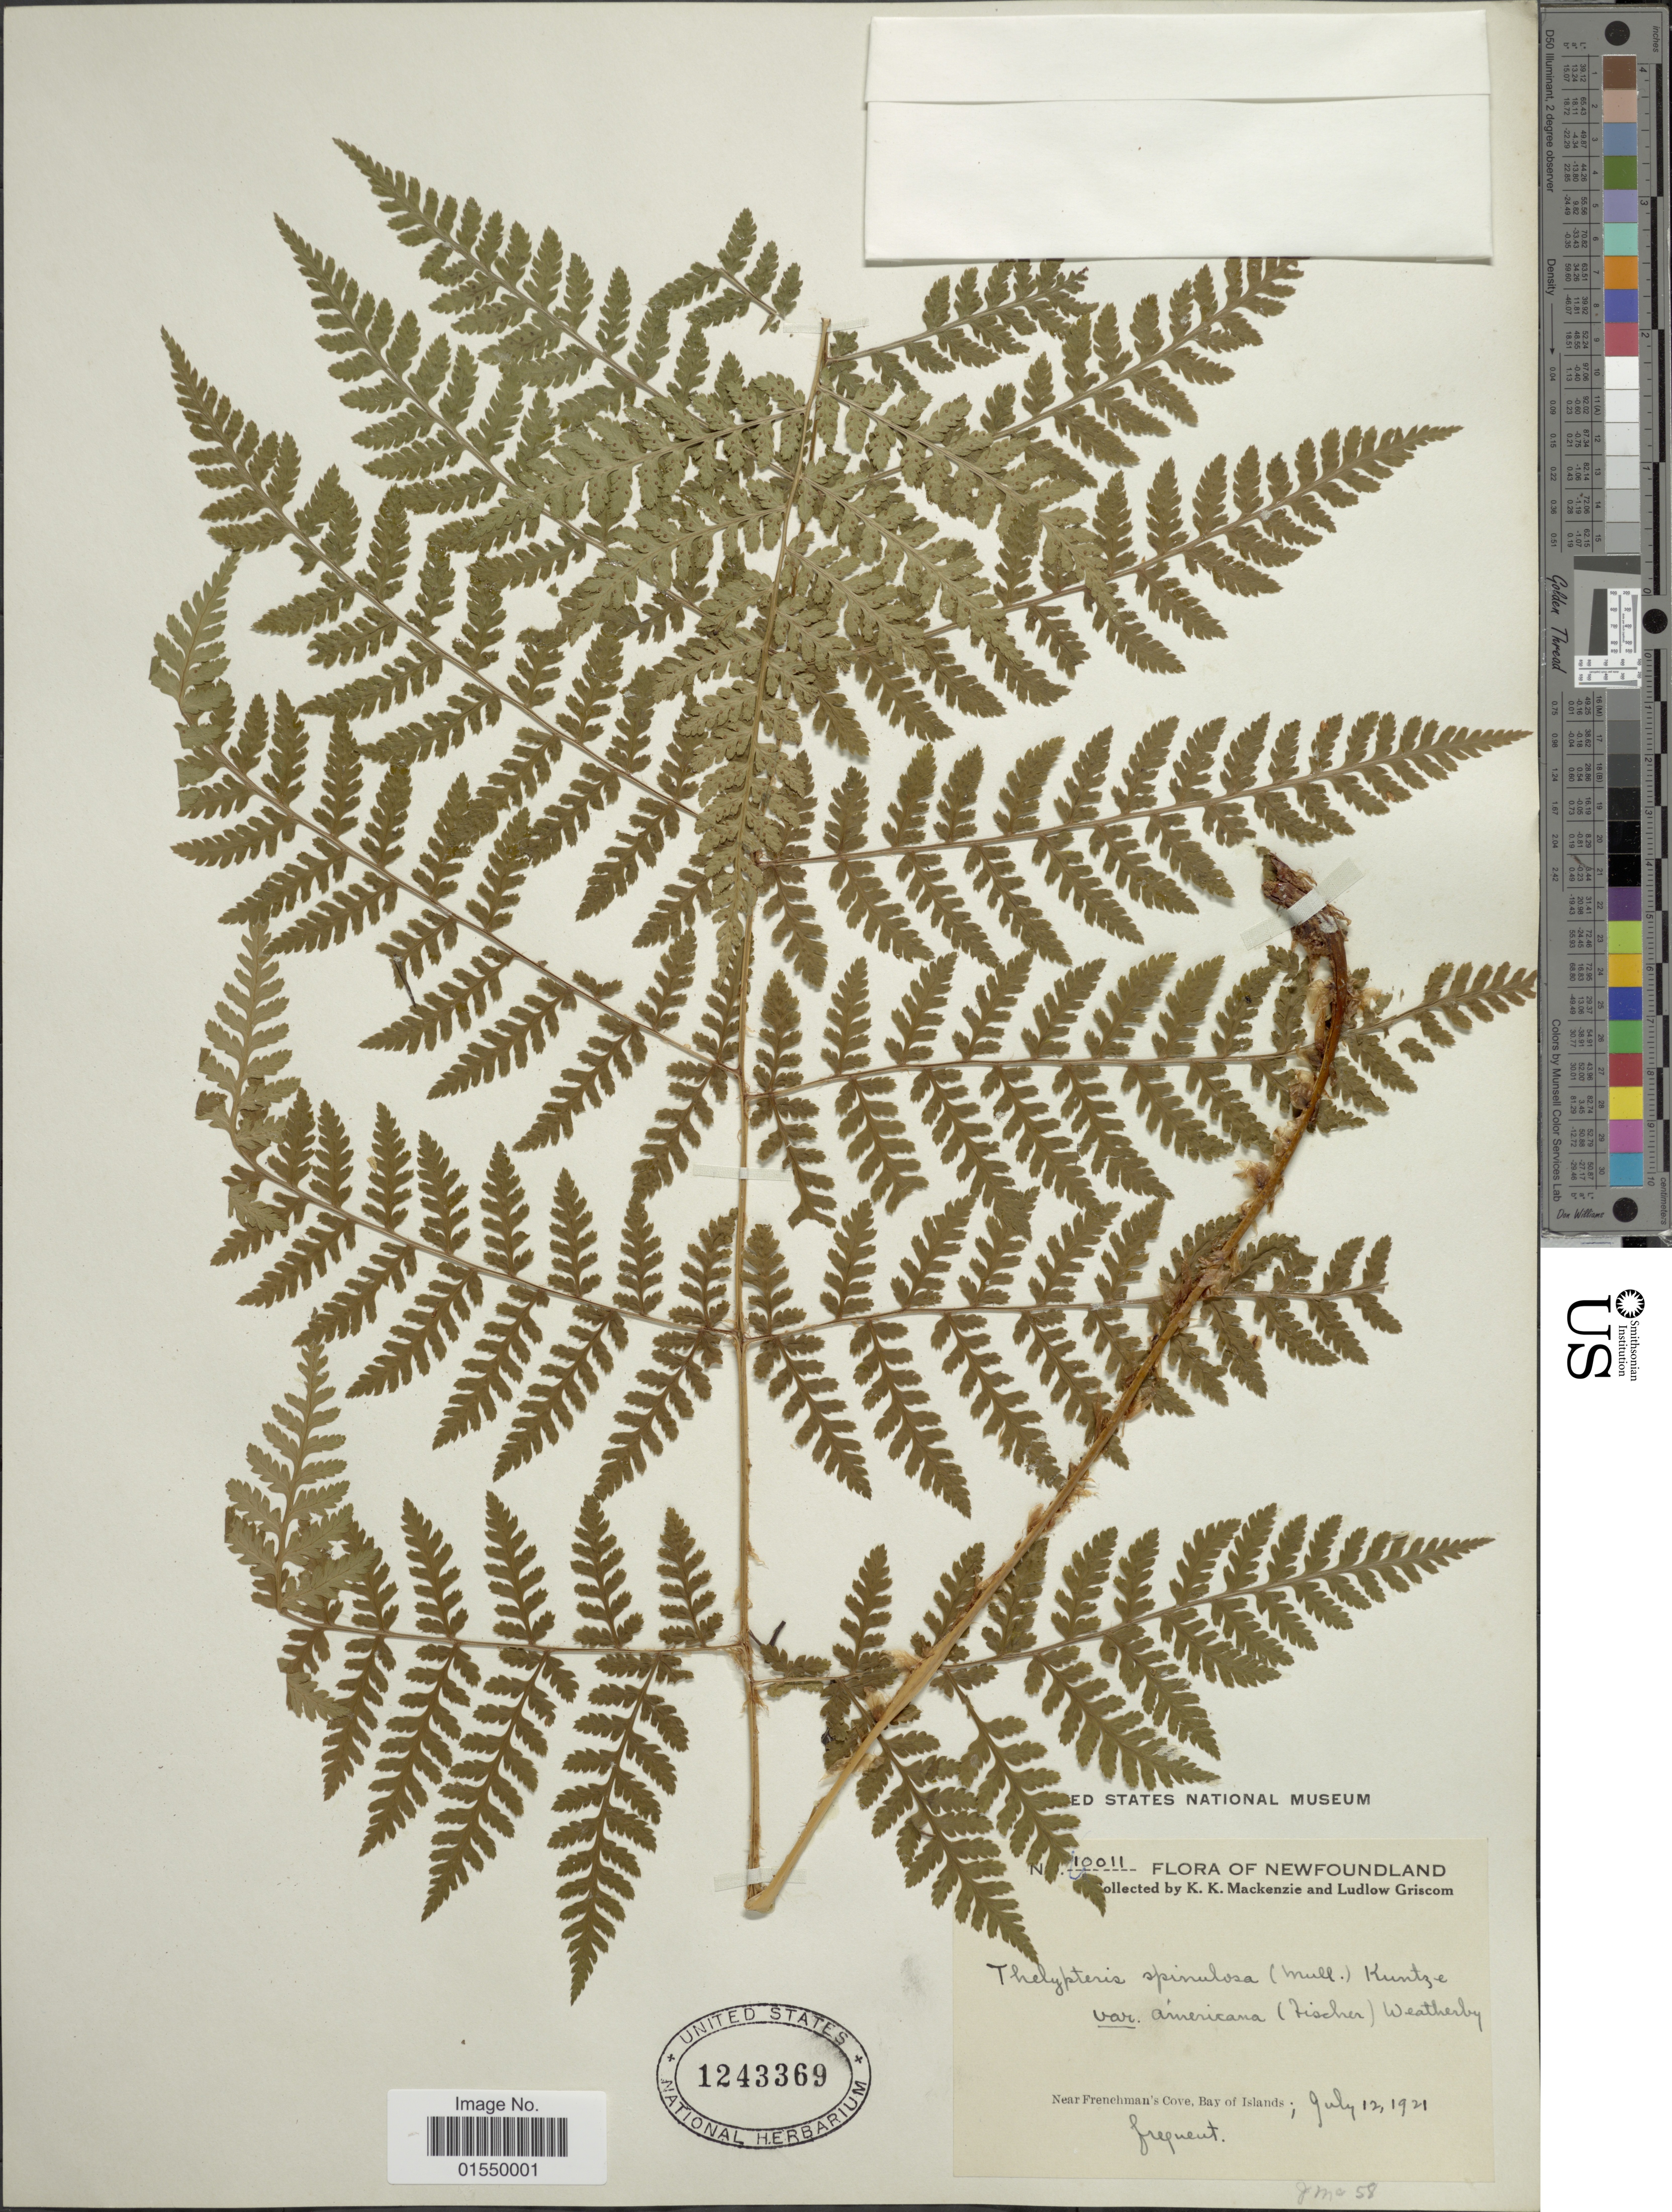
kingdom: Plantae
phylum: Tracheophyta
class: Polypodiopsida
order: Polypodiales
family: Dryopteridaceae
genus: Dryopteris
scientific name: Dryopteris campyloptera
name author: Clarkson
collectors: K. K. Mackenzie & L. Griscom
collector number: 10011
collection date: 1921-07-12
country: Canada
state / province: Newfoundland and Labrador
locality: Near Frenchman's Cove, Bay of Islands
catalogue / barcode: US 1243369